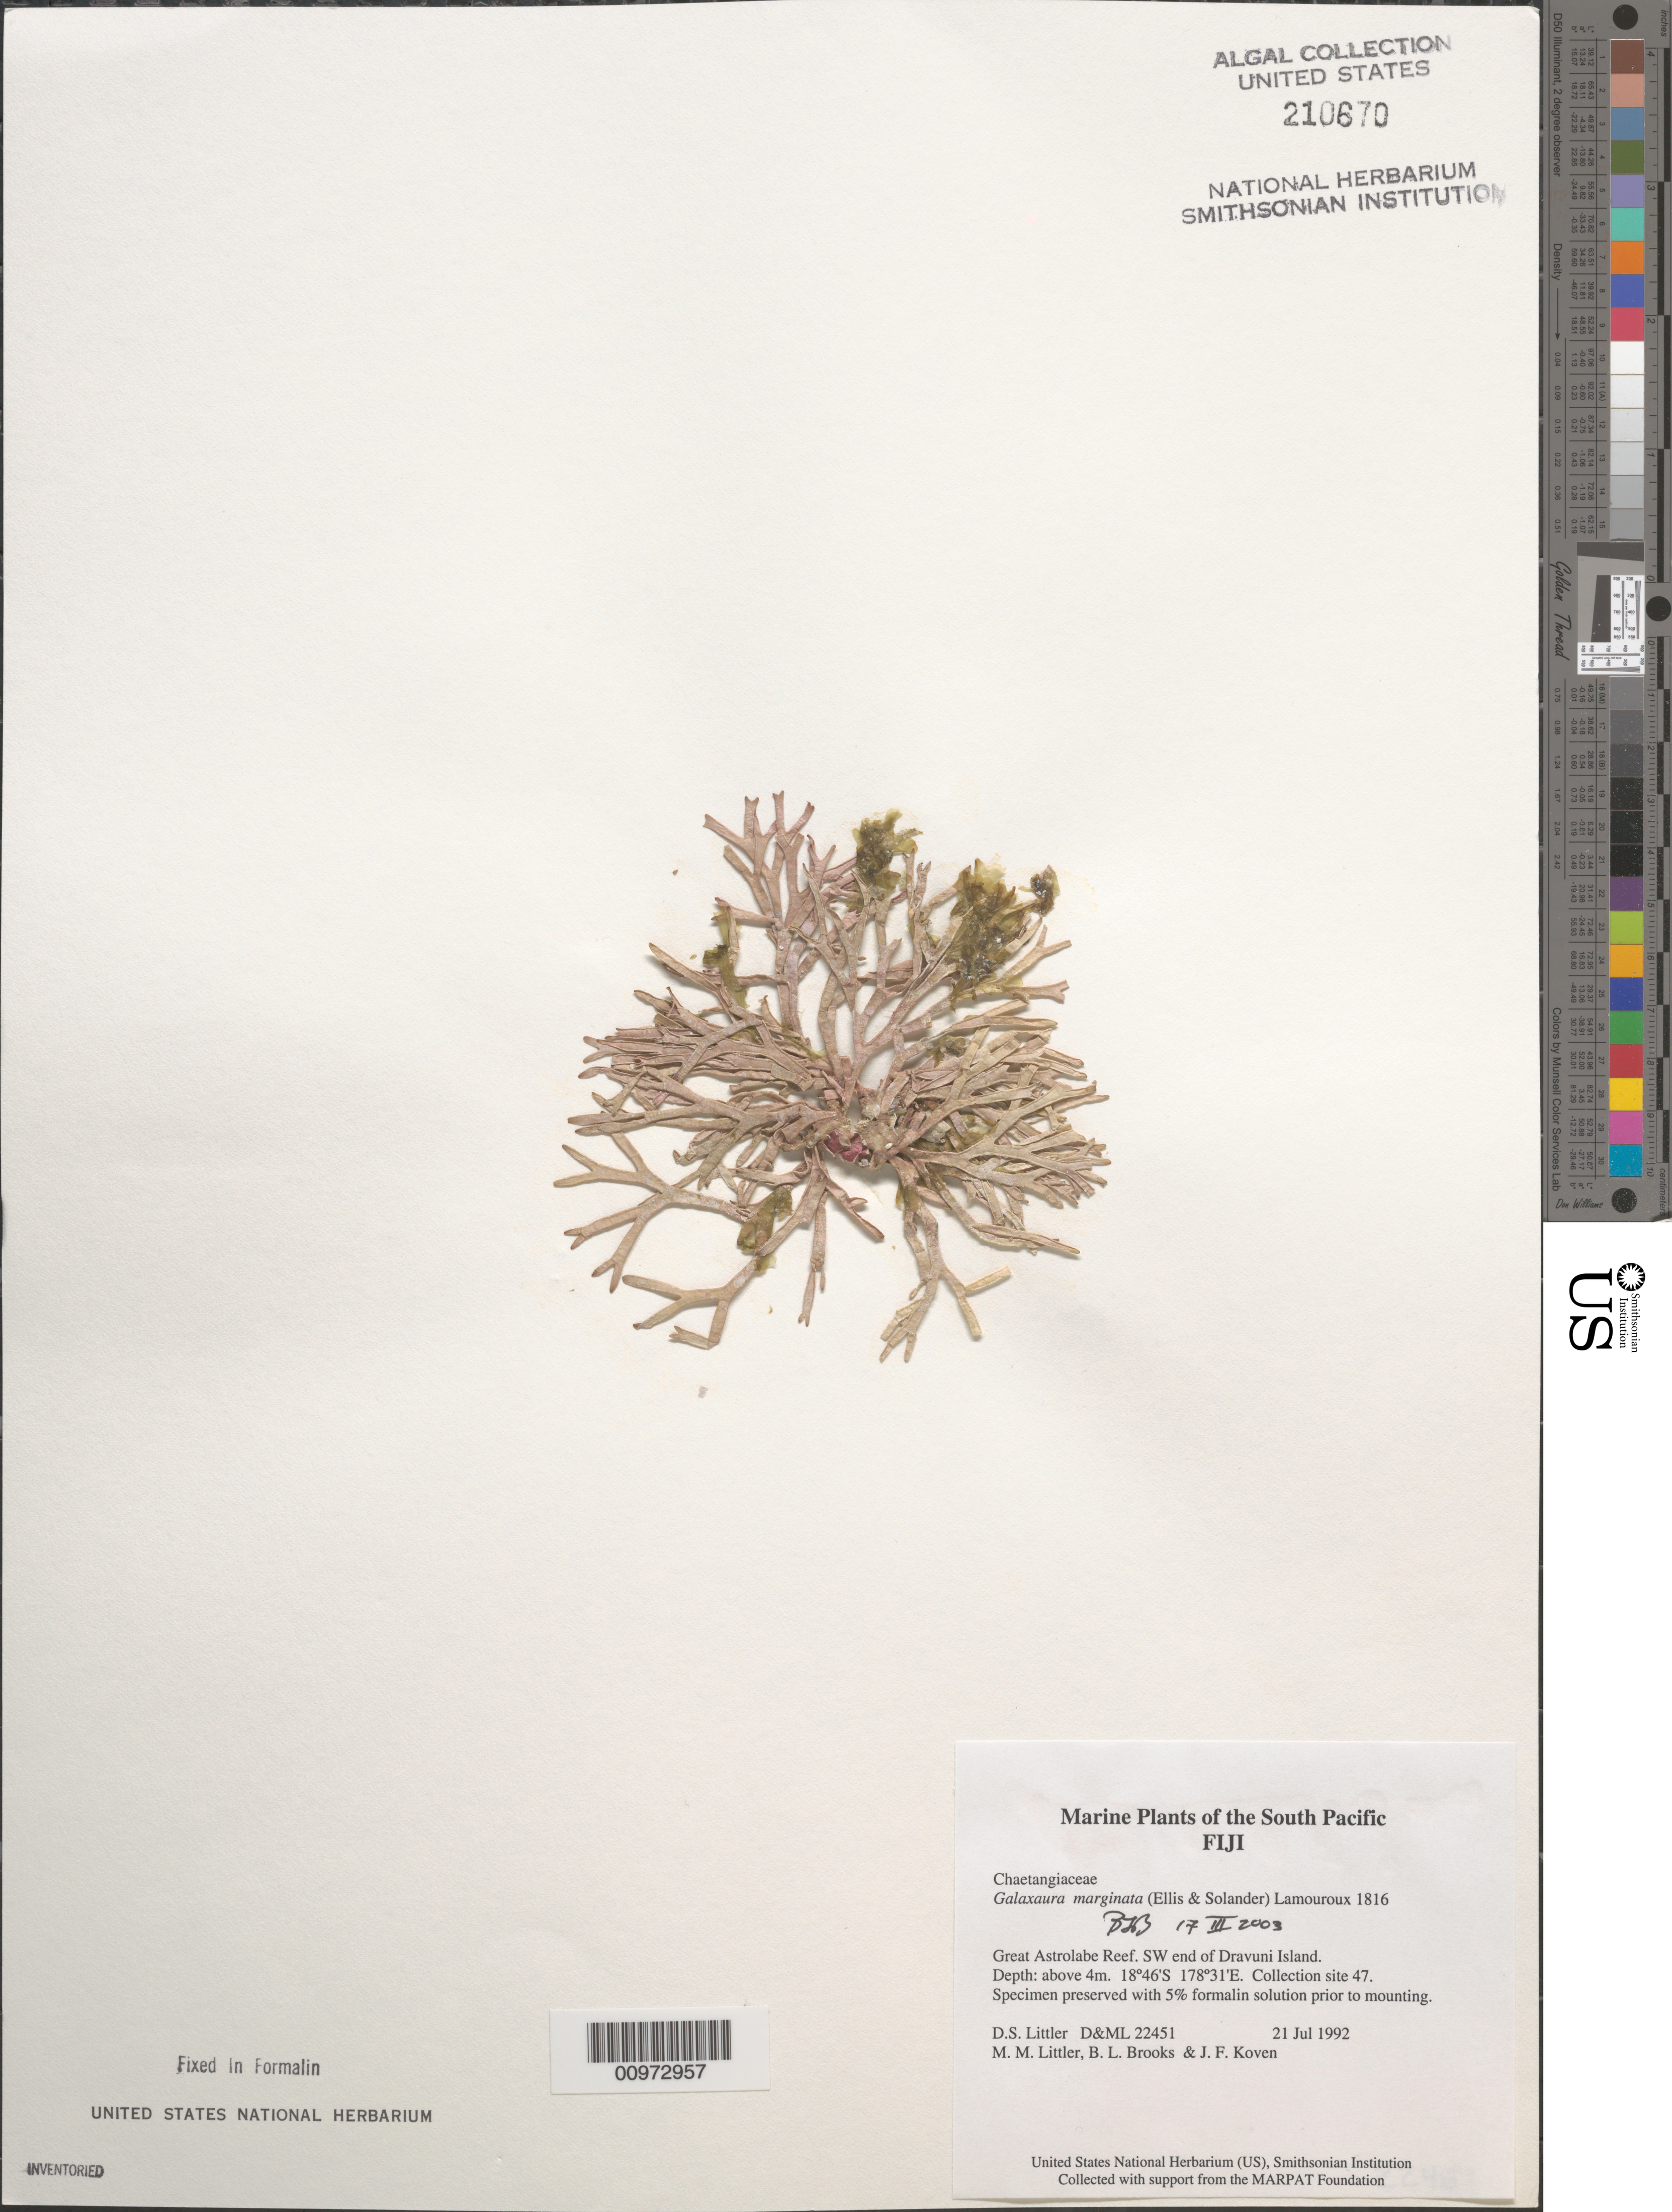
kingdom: Plantae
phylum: Rhodophyta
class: Florideophyceae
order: Nemaliales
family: Galaxauraceae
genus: Galaxaura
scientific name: Galaxaura marginata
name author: (J. Ellis & Sol.) J.V.Lamouroux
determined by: Brooks, B. L., (BOT), Smithsonian Institution - National Museum of Natural History (UNITED STATES)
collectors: D. S. Littler, M. M. Littler, B. Brooks & J. Koven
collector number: D&ML 22451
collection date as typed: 21 Jul 1992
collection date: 1992-07-21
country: Fiji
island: Dravuni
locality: Great Astrolabe Reef, southwest end of island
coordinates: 18 46'S, 178 31'E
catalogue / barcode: US 210670